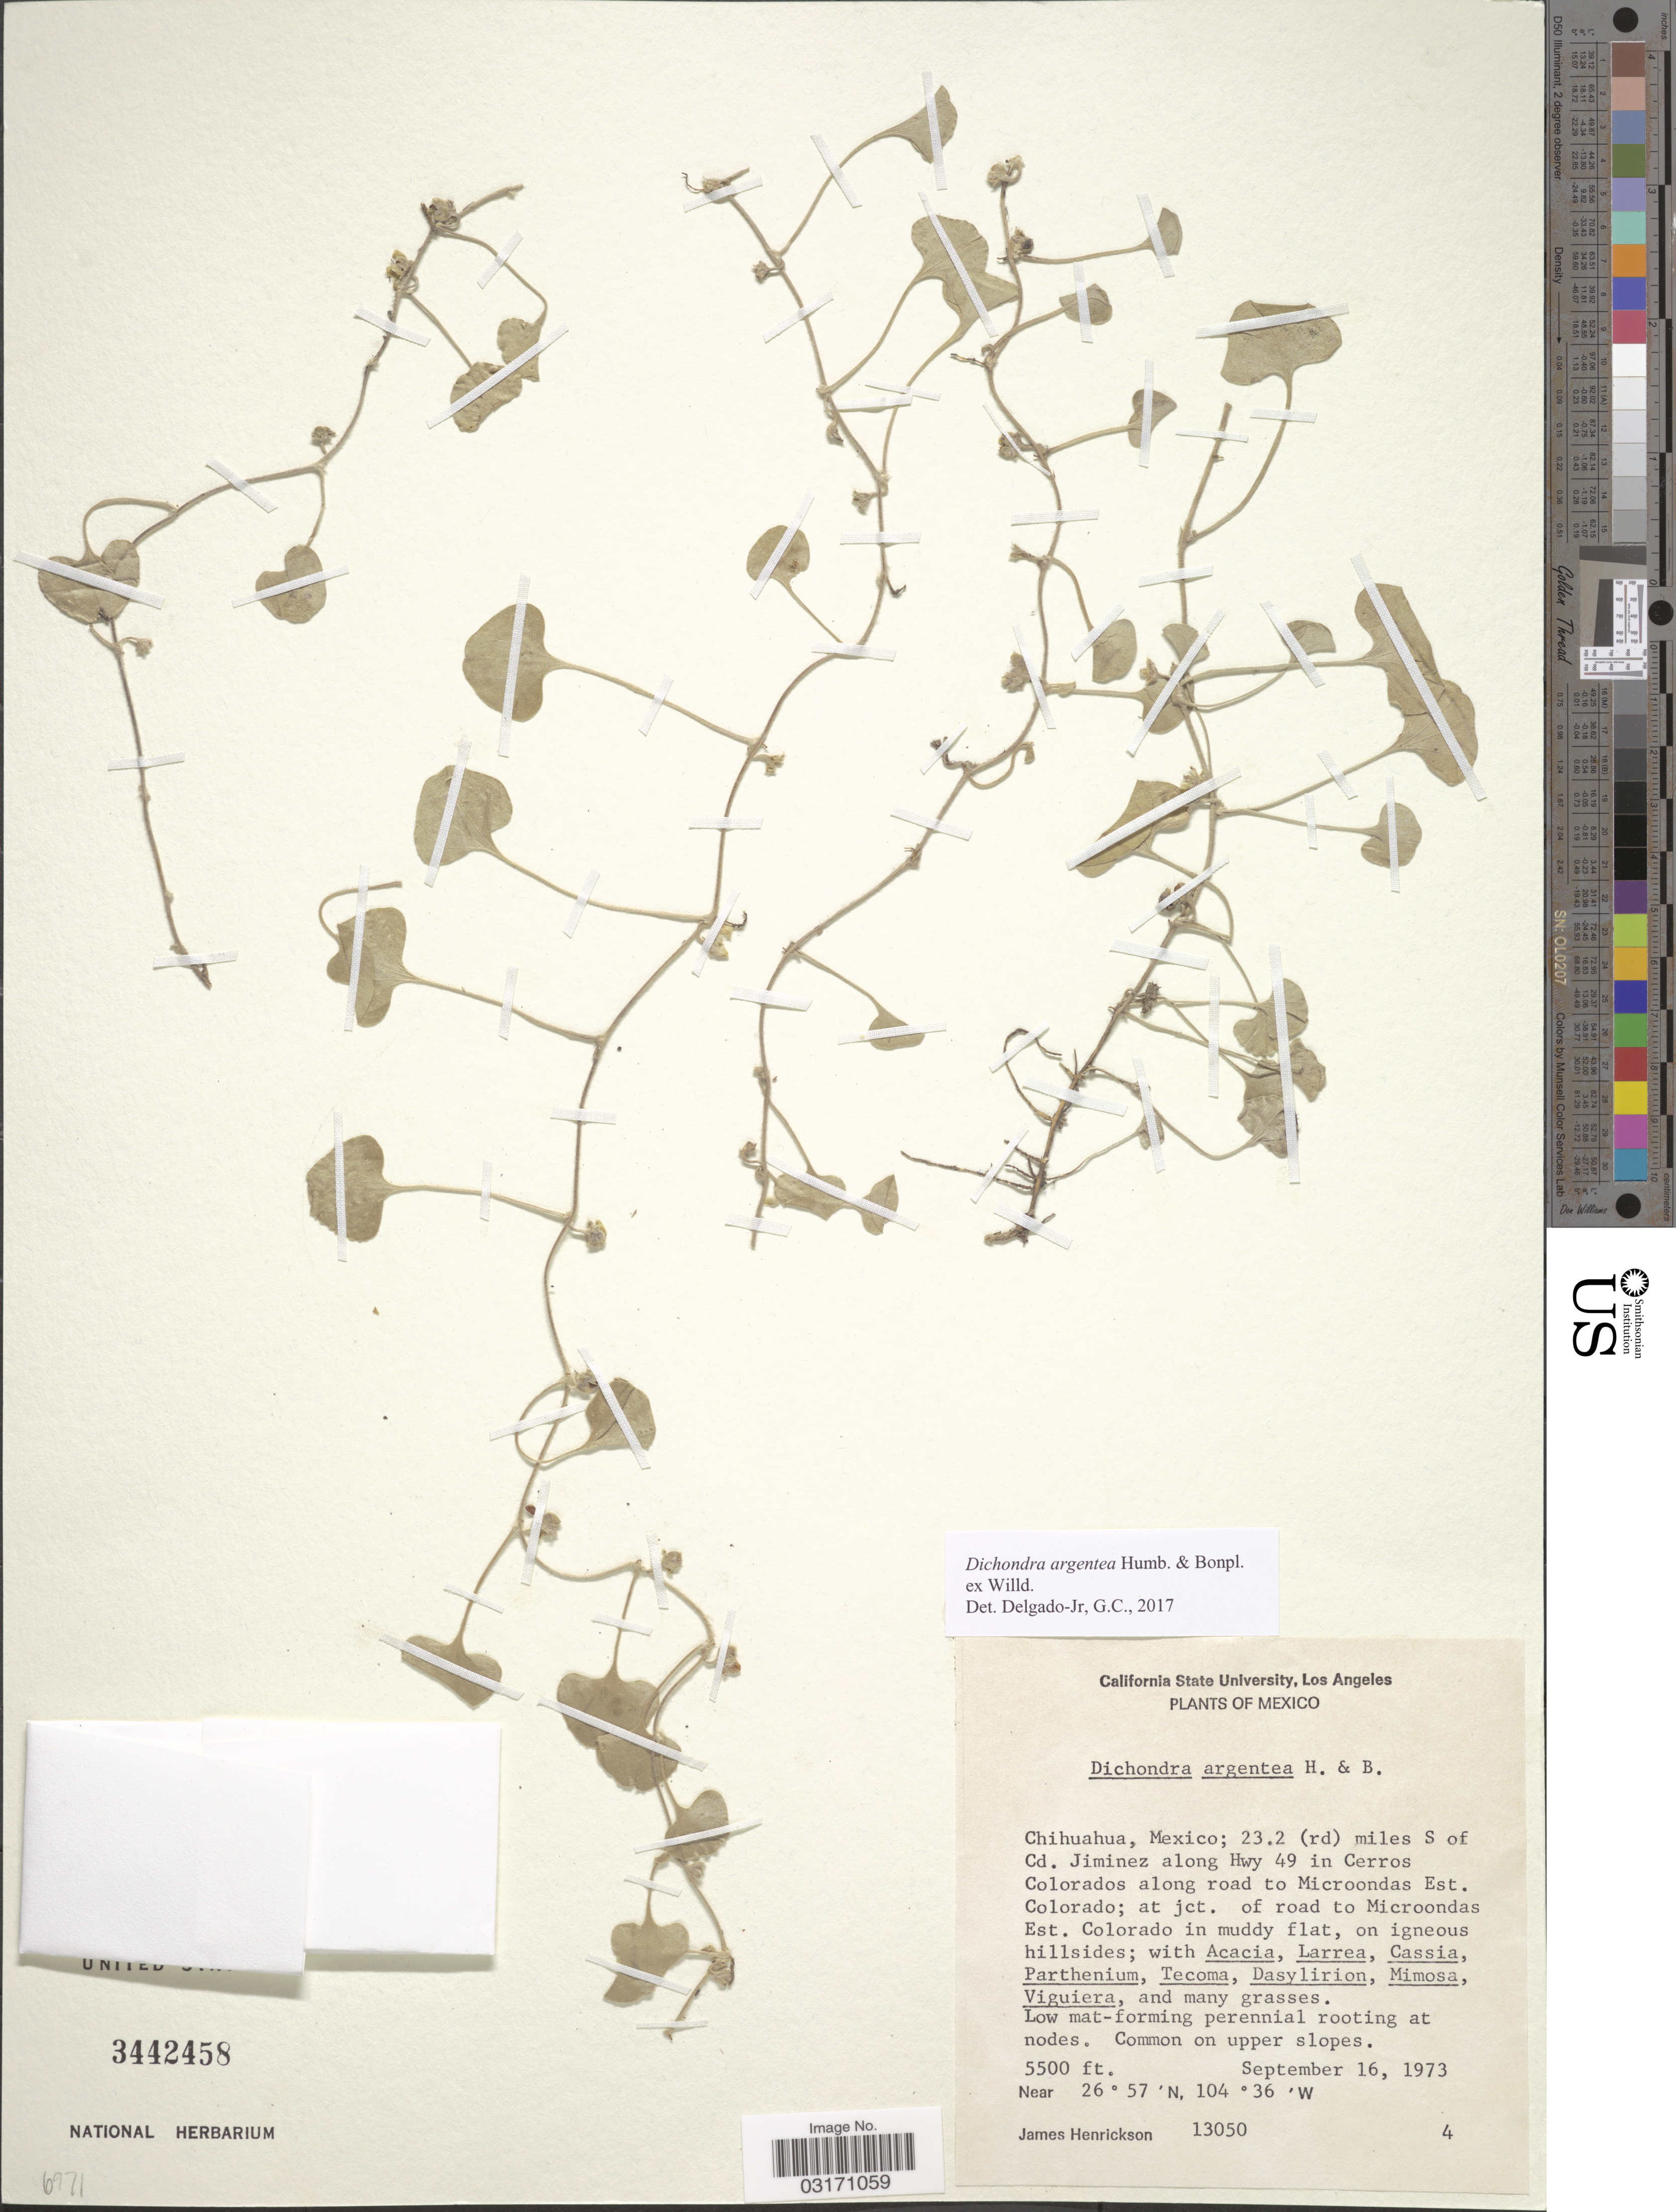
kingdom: Plantae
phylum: Tracheophyta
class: Magnoliopsida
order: Solanales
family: Convolvulaceae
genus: Dichondra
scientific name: Dichondra argentea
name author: Humb. & Bonpl. ex Willd.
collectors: J. S. Henrickson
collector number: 13050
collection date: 1973-09-16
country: Mexico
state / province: Chihuahua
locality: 23.2 (rd) miles S of Cd. Jiminez along Hwy 49 in Cerros Colorados along road to Microondas Est. Colorado.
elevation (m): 1676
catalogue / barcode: US 3442458